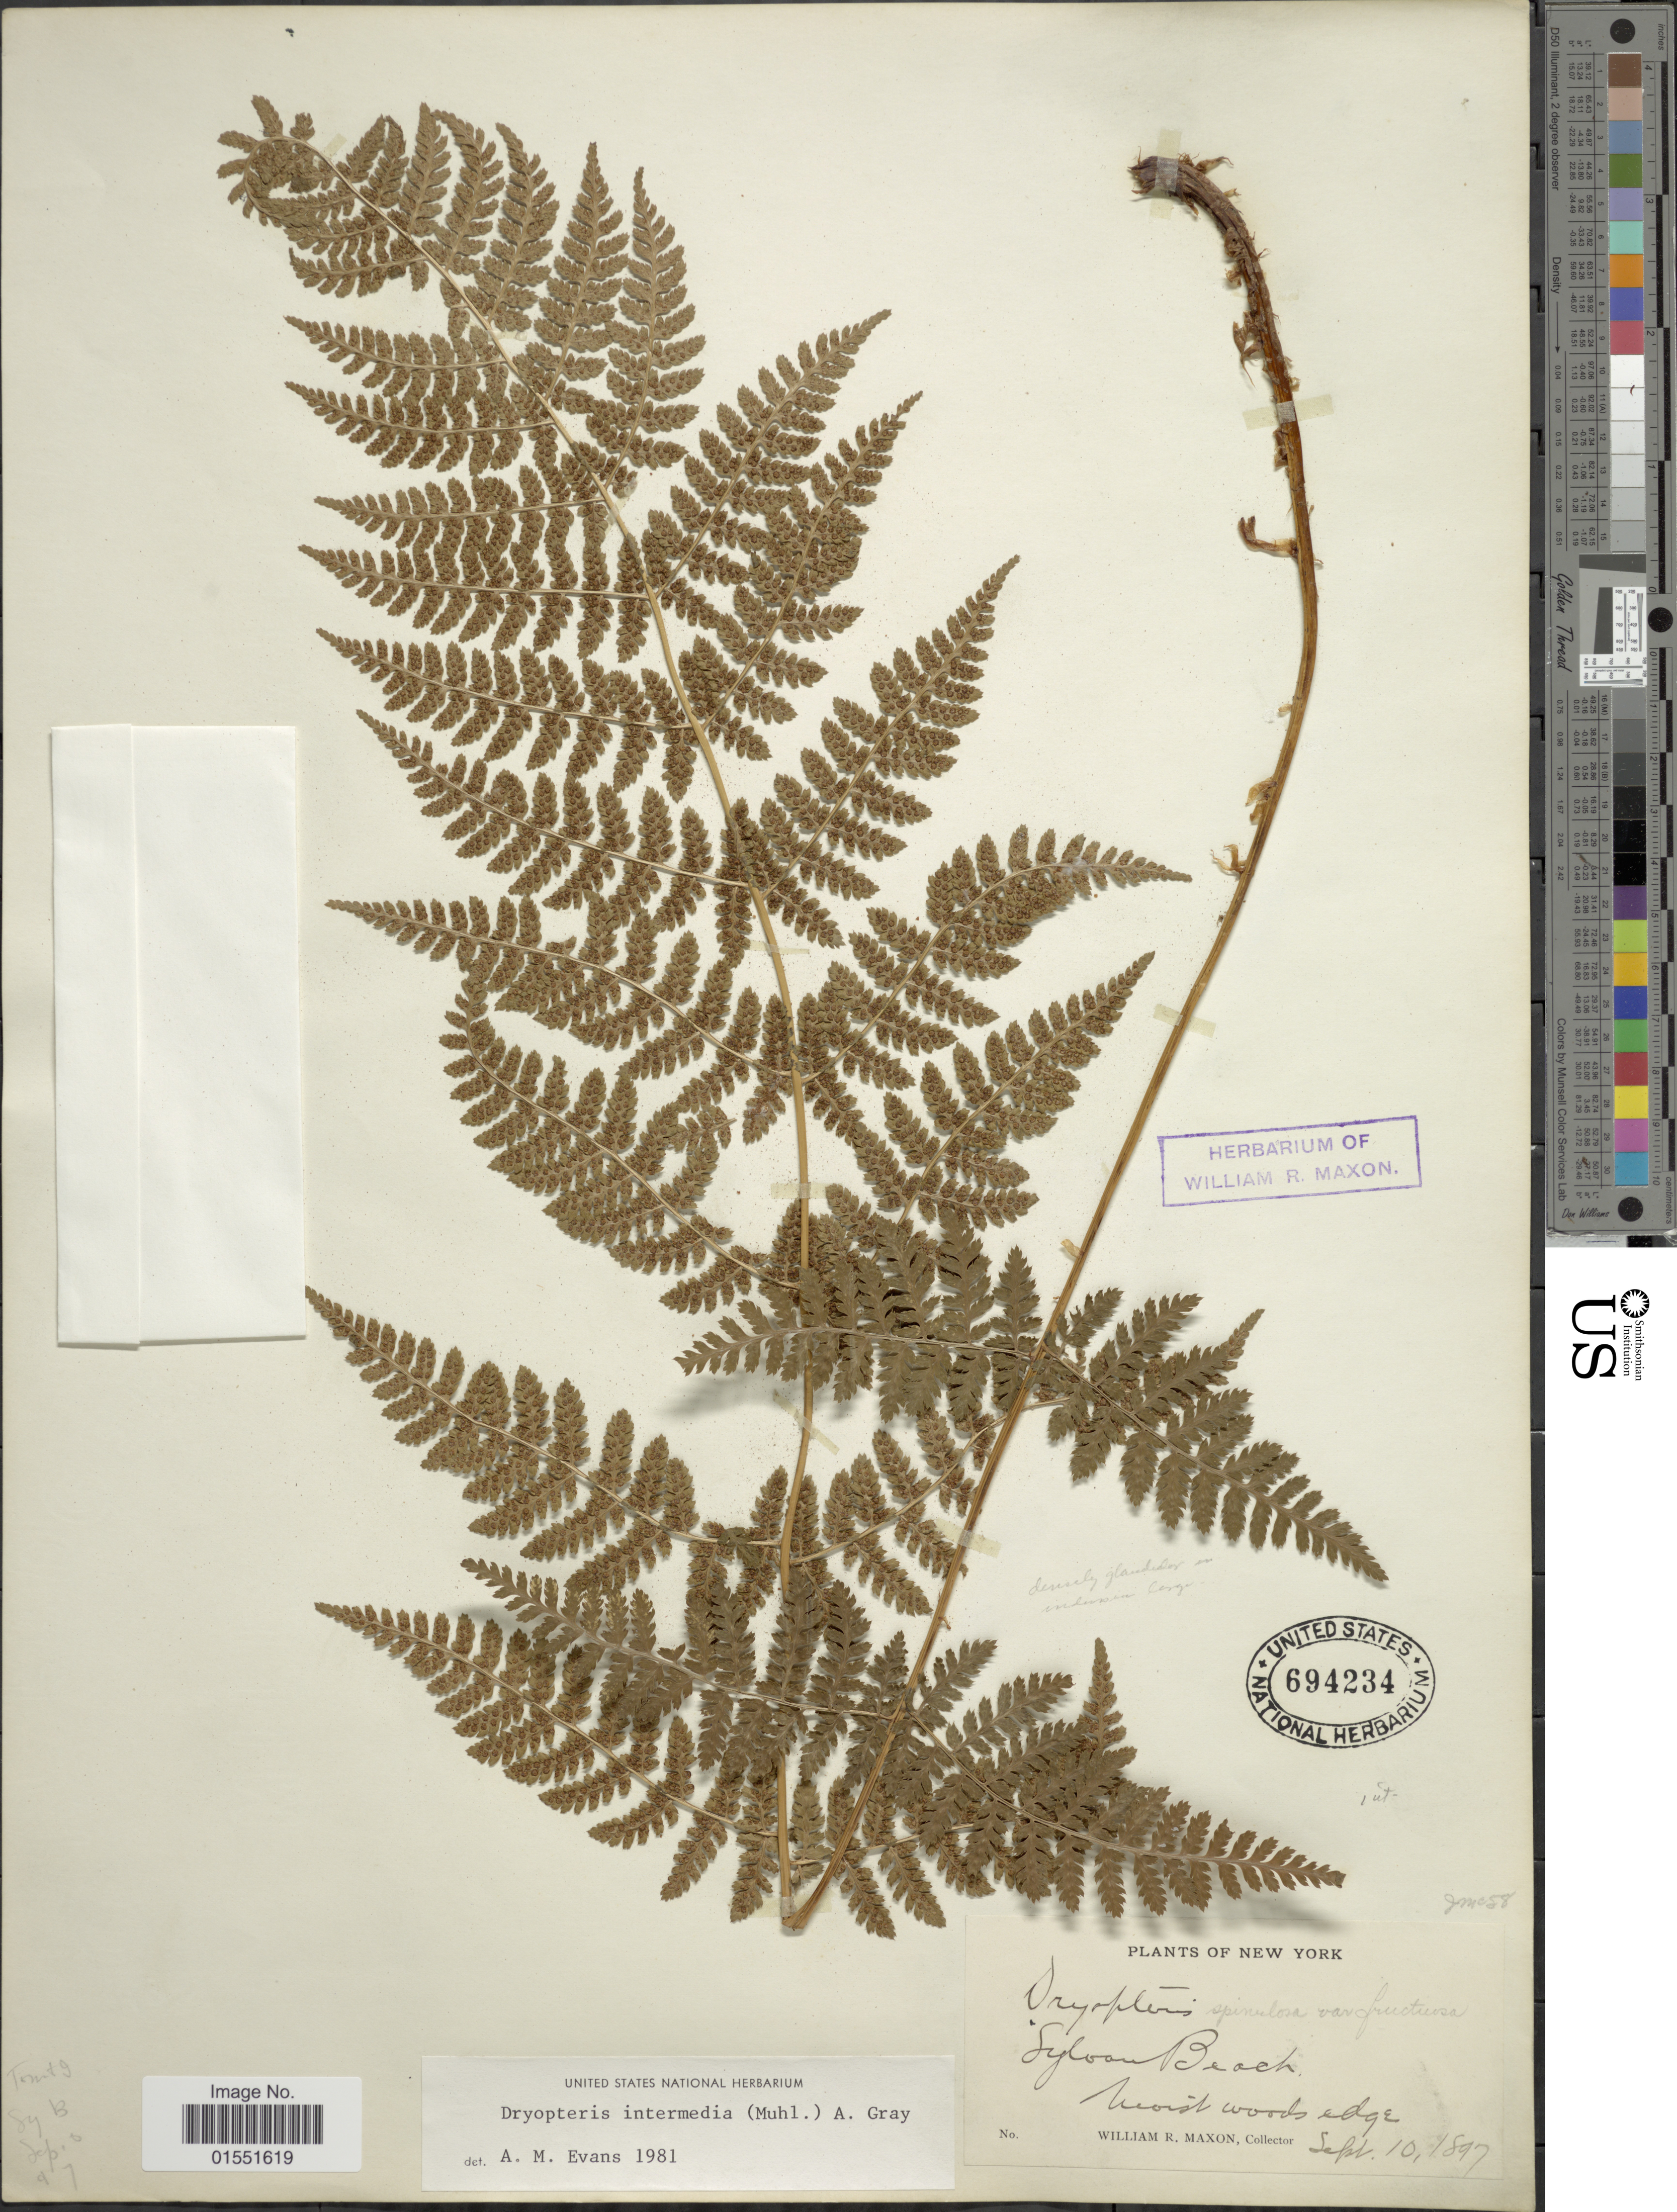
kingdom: Plantae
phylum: Tracheophyta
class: Polypodiopsida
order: Polypodiales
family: Dryopteridaceae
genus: Dryopteris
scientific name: Dryopteris intermedia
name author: (Muhl.) A. Gray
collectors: W. R. Maxon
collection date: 1897-09-10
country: United States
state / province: New York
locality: Sylvan Beach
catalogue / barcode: US 694234